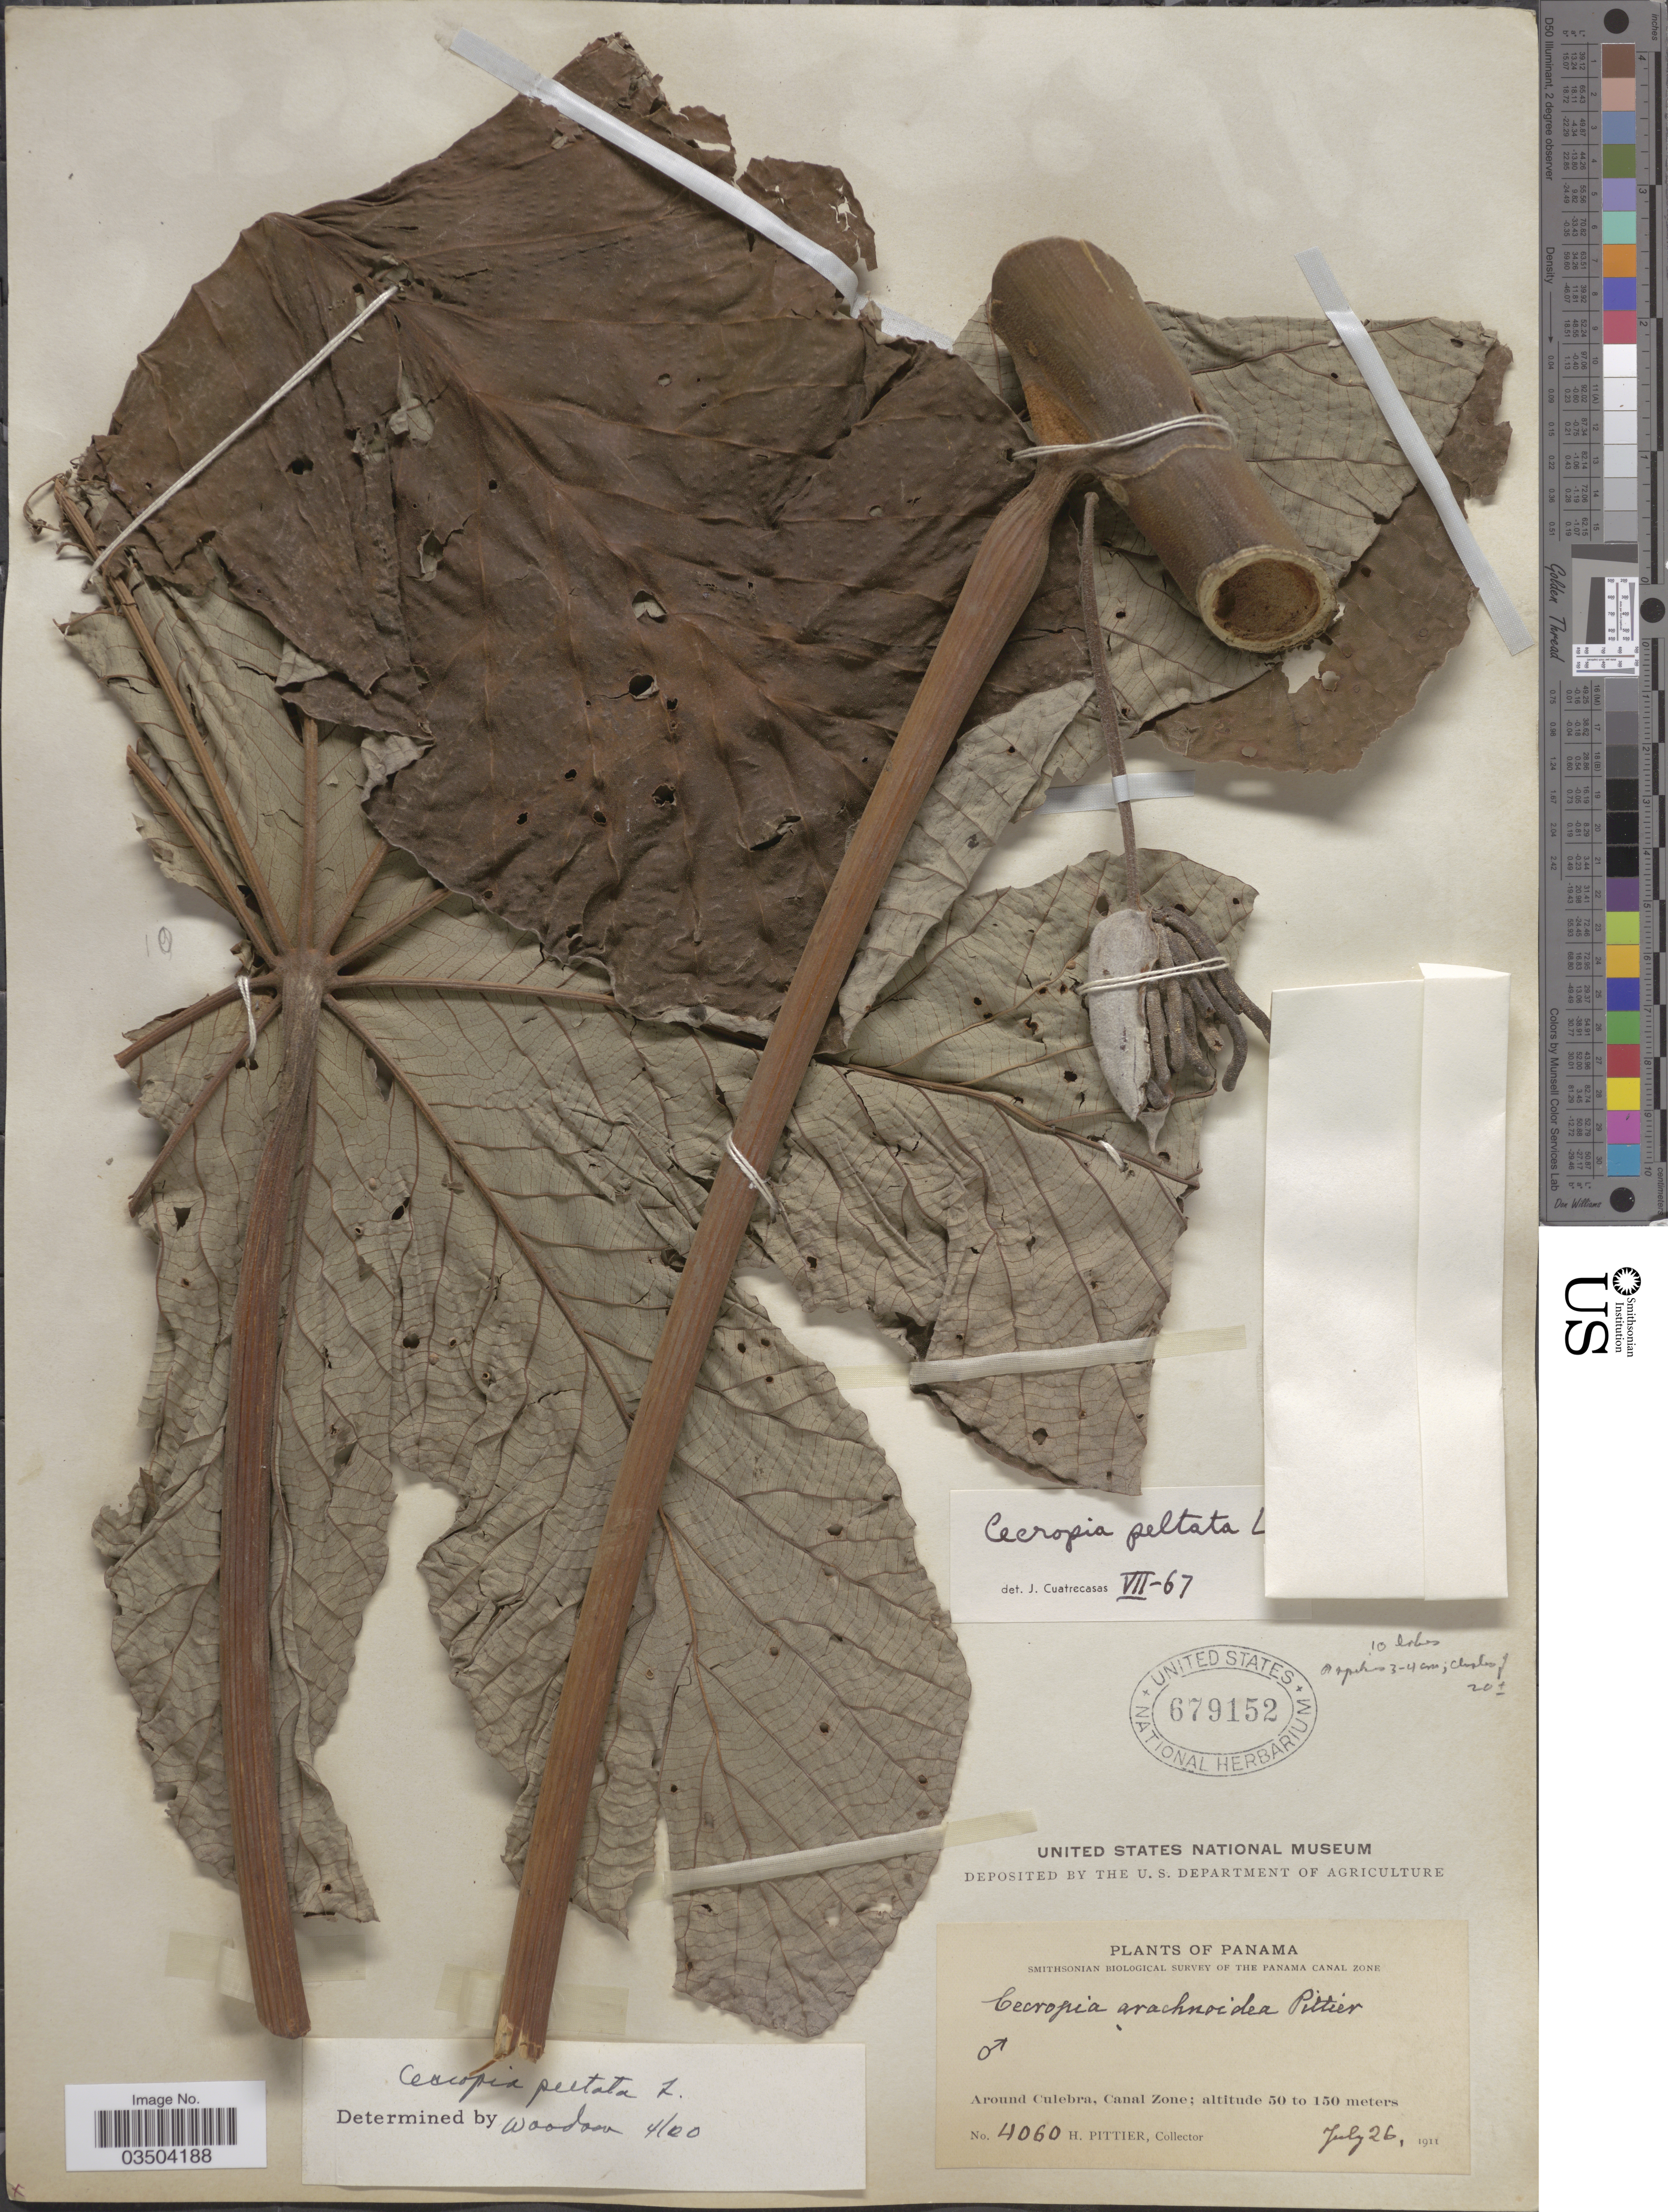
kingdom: Plantae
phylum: Tracheophyta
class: Magnoliopsida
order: Rosales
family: Urticaceae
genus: Cecropia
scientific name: Cecropia peltata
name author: L.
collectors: H. F. Pittier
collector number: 4060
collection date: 1911-07-26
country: Panama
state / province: Colón / Panamá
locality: Around Culebra, Canal Zone.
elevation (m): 50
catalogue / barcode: US 679152